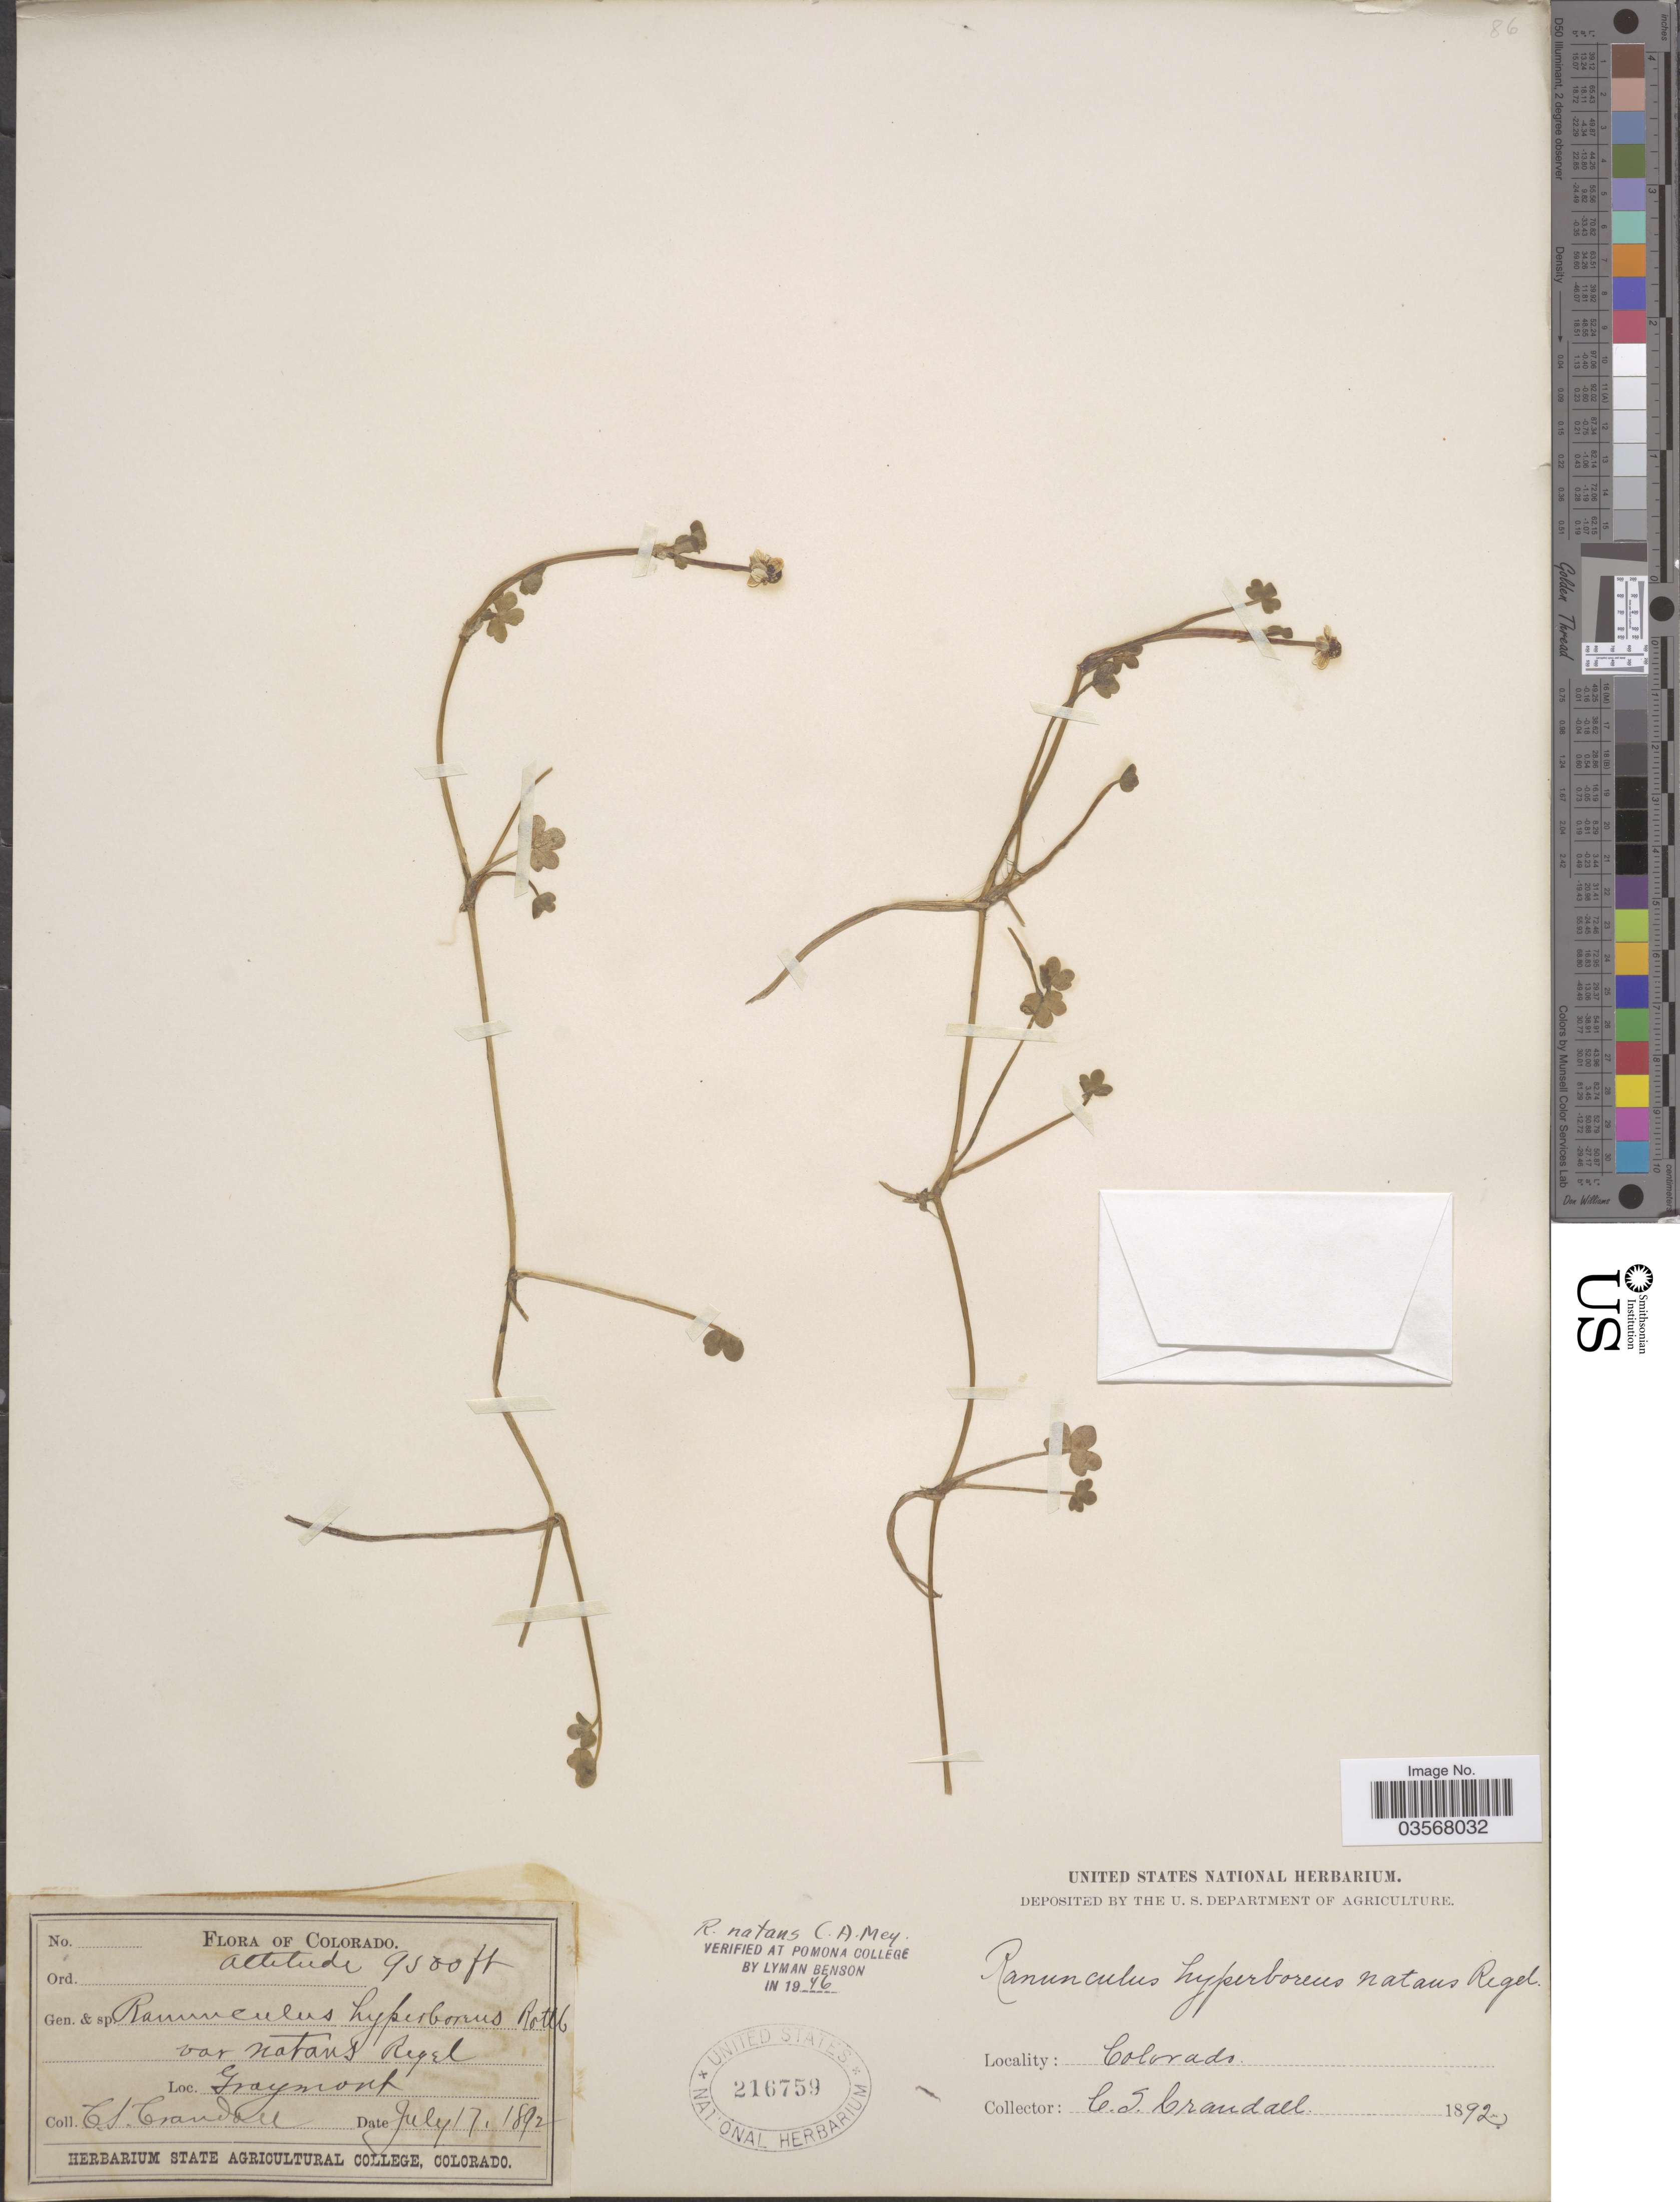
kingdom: Plantae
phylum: Tracheophyta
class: Magnoliopsida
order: Ranunculales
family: Ranunculaceae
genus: Ranunculus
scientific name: Ranunculus natans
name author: C.A. Mey.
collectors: C. Crandall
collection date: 1892-07-17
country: United States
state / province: Colorado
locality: Graymont.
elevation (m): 2896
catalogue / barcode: US 216759